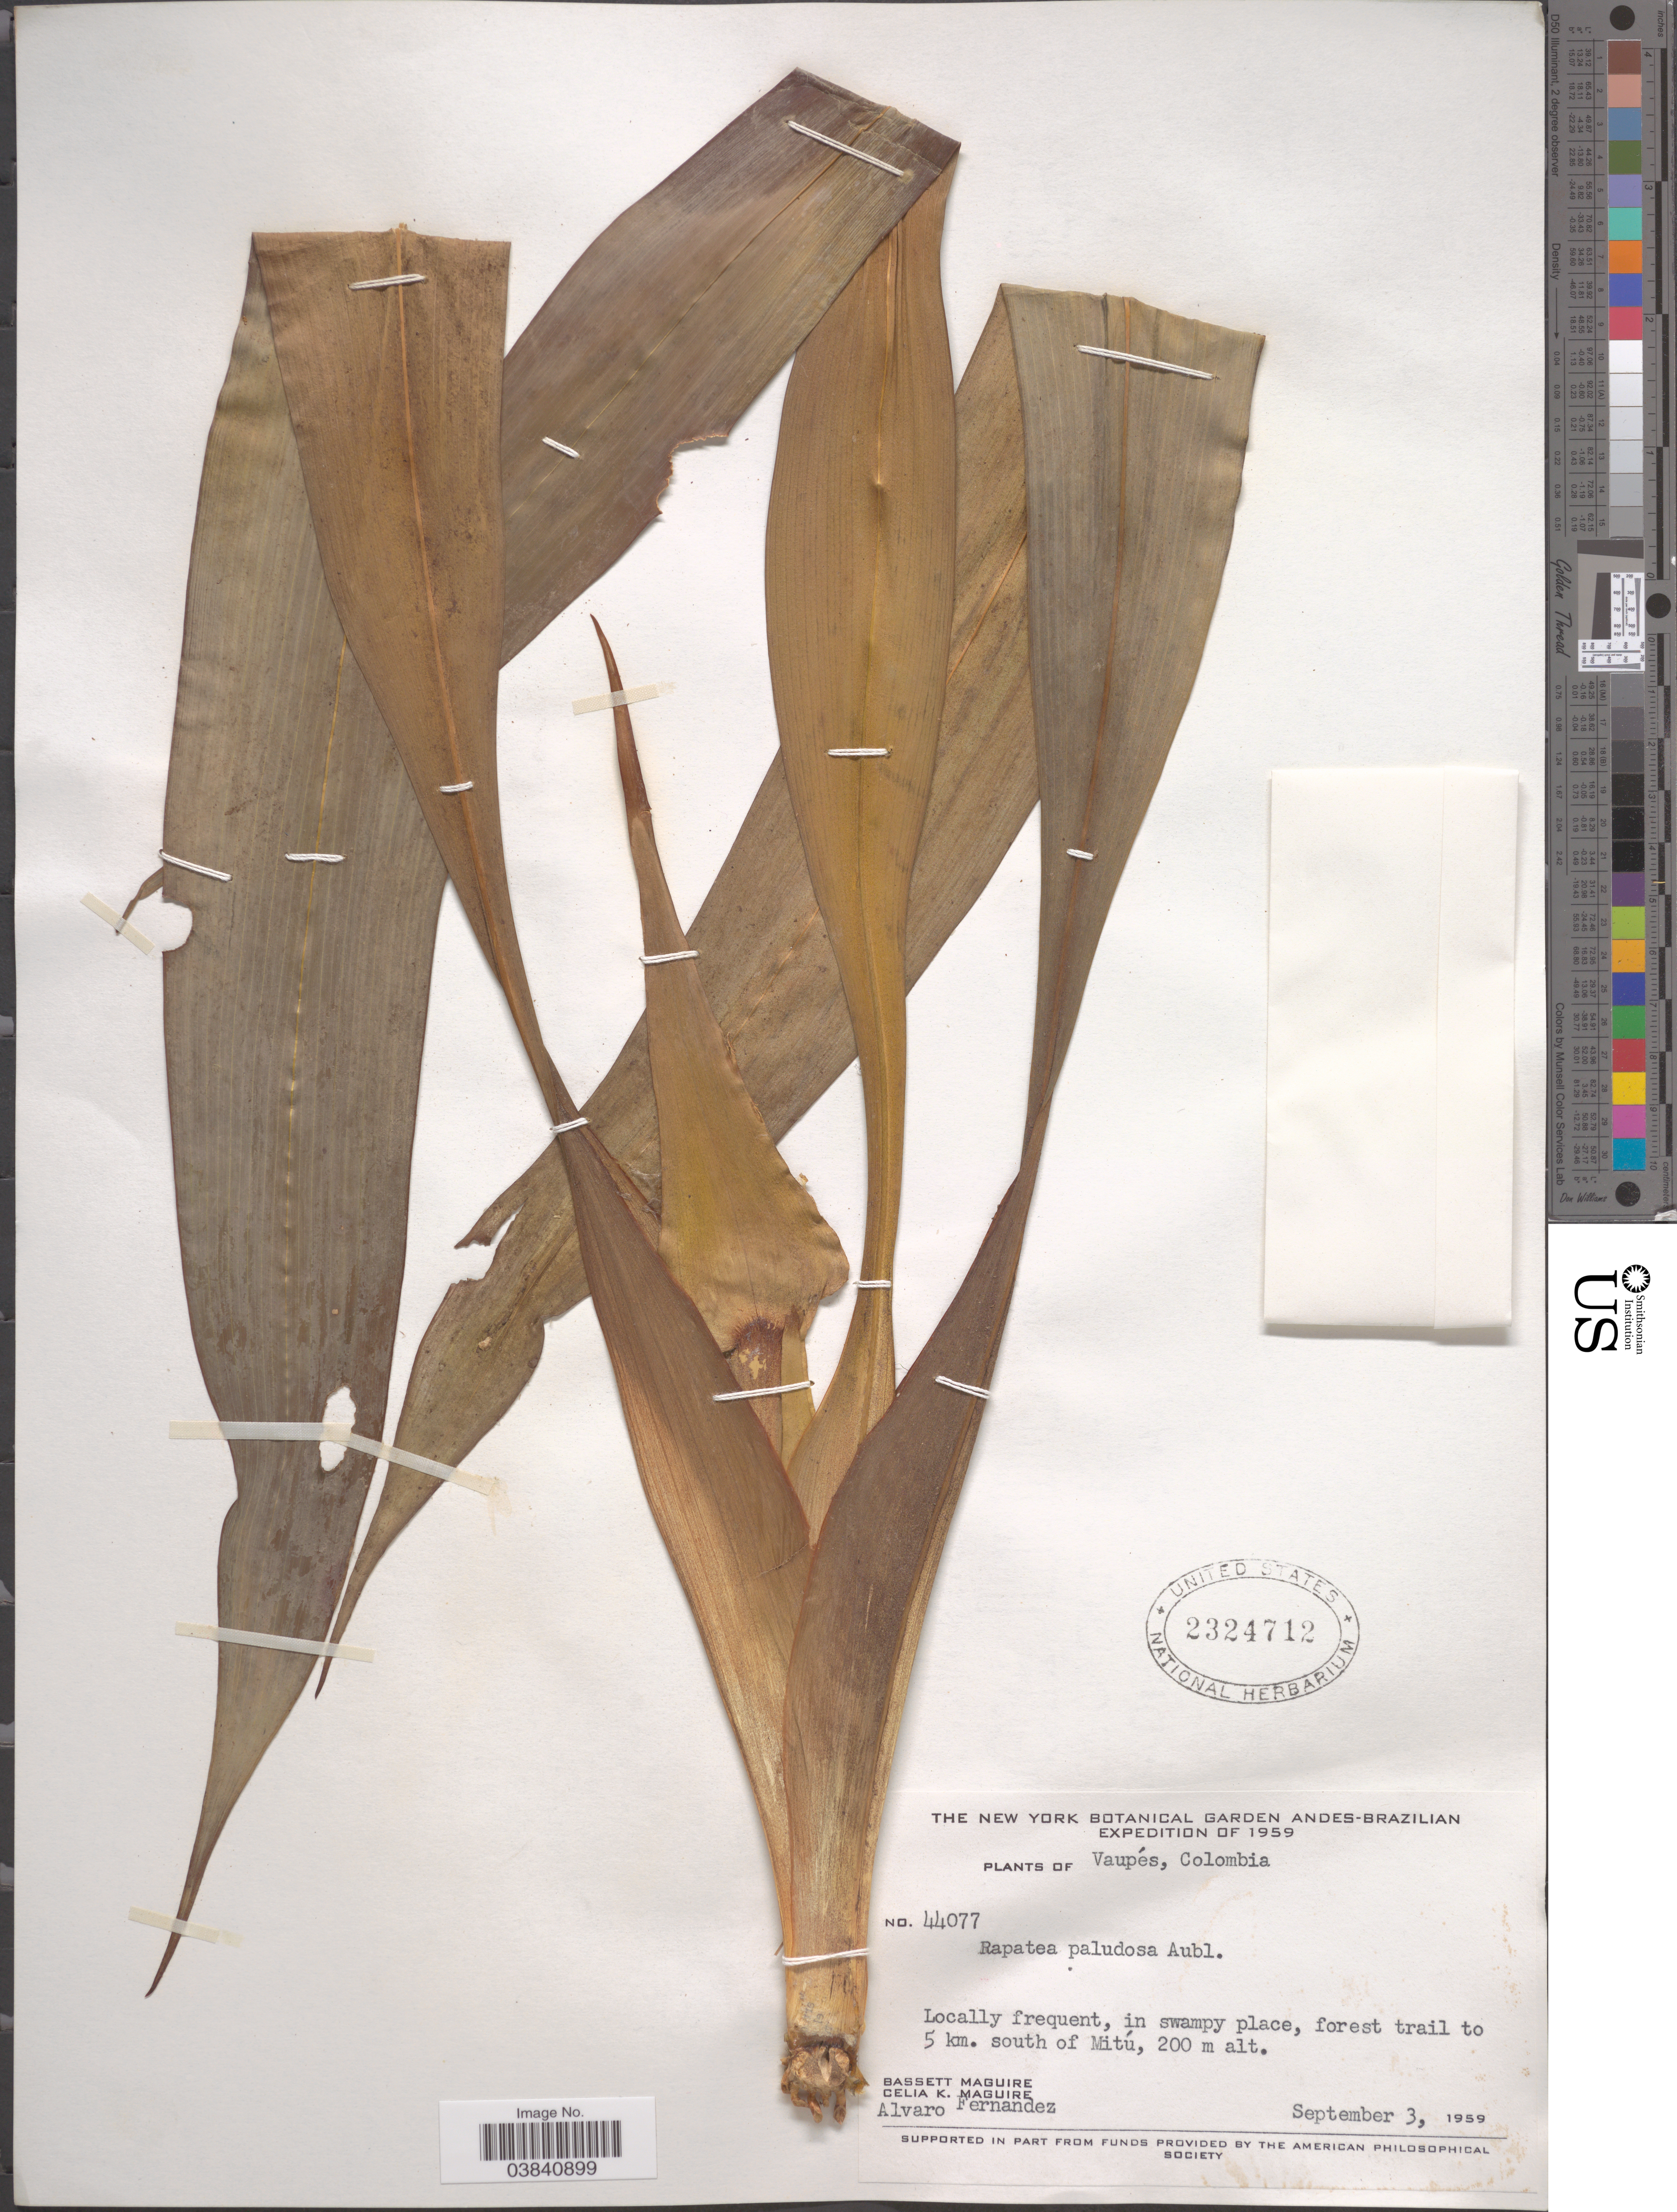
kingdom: Plantae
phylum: Tracheophyta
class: Liliopsida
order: Poales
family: Rapateaceae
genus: Rapatea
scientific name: Rapatea paludosa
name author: Aubl.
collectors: B. Maguire, C. K. Maguire & A. Fernandez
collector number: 44077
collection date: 1959-09-03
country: Colombia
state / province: Vaupés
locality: Forest trail to 5 km. south of Mitú.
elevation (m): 200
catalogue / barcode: US 2324712